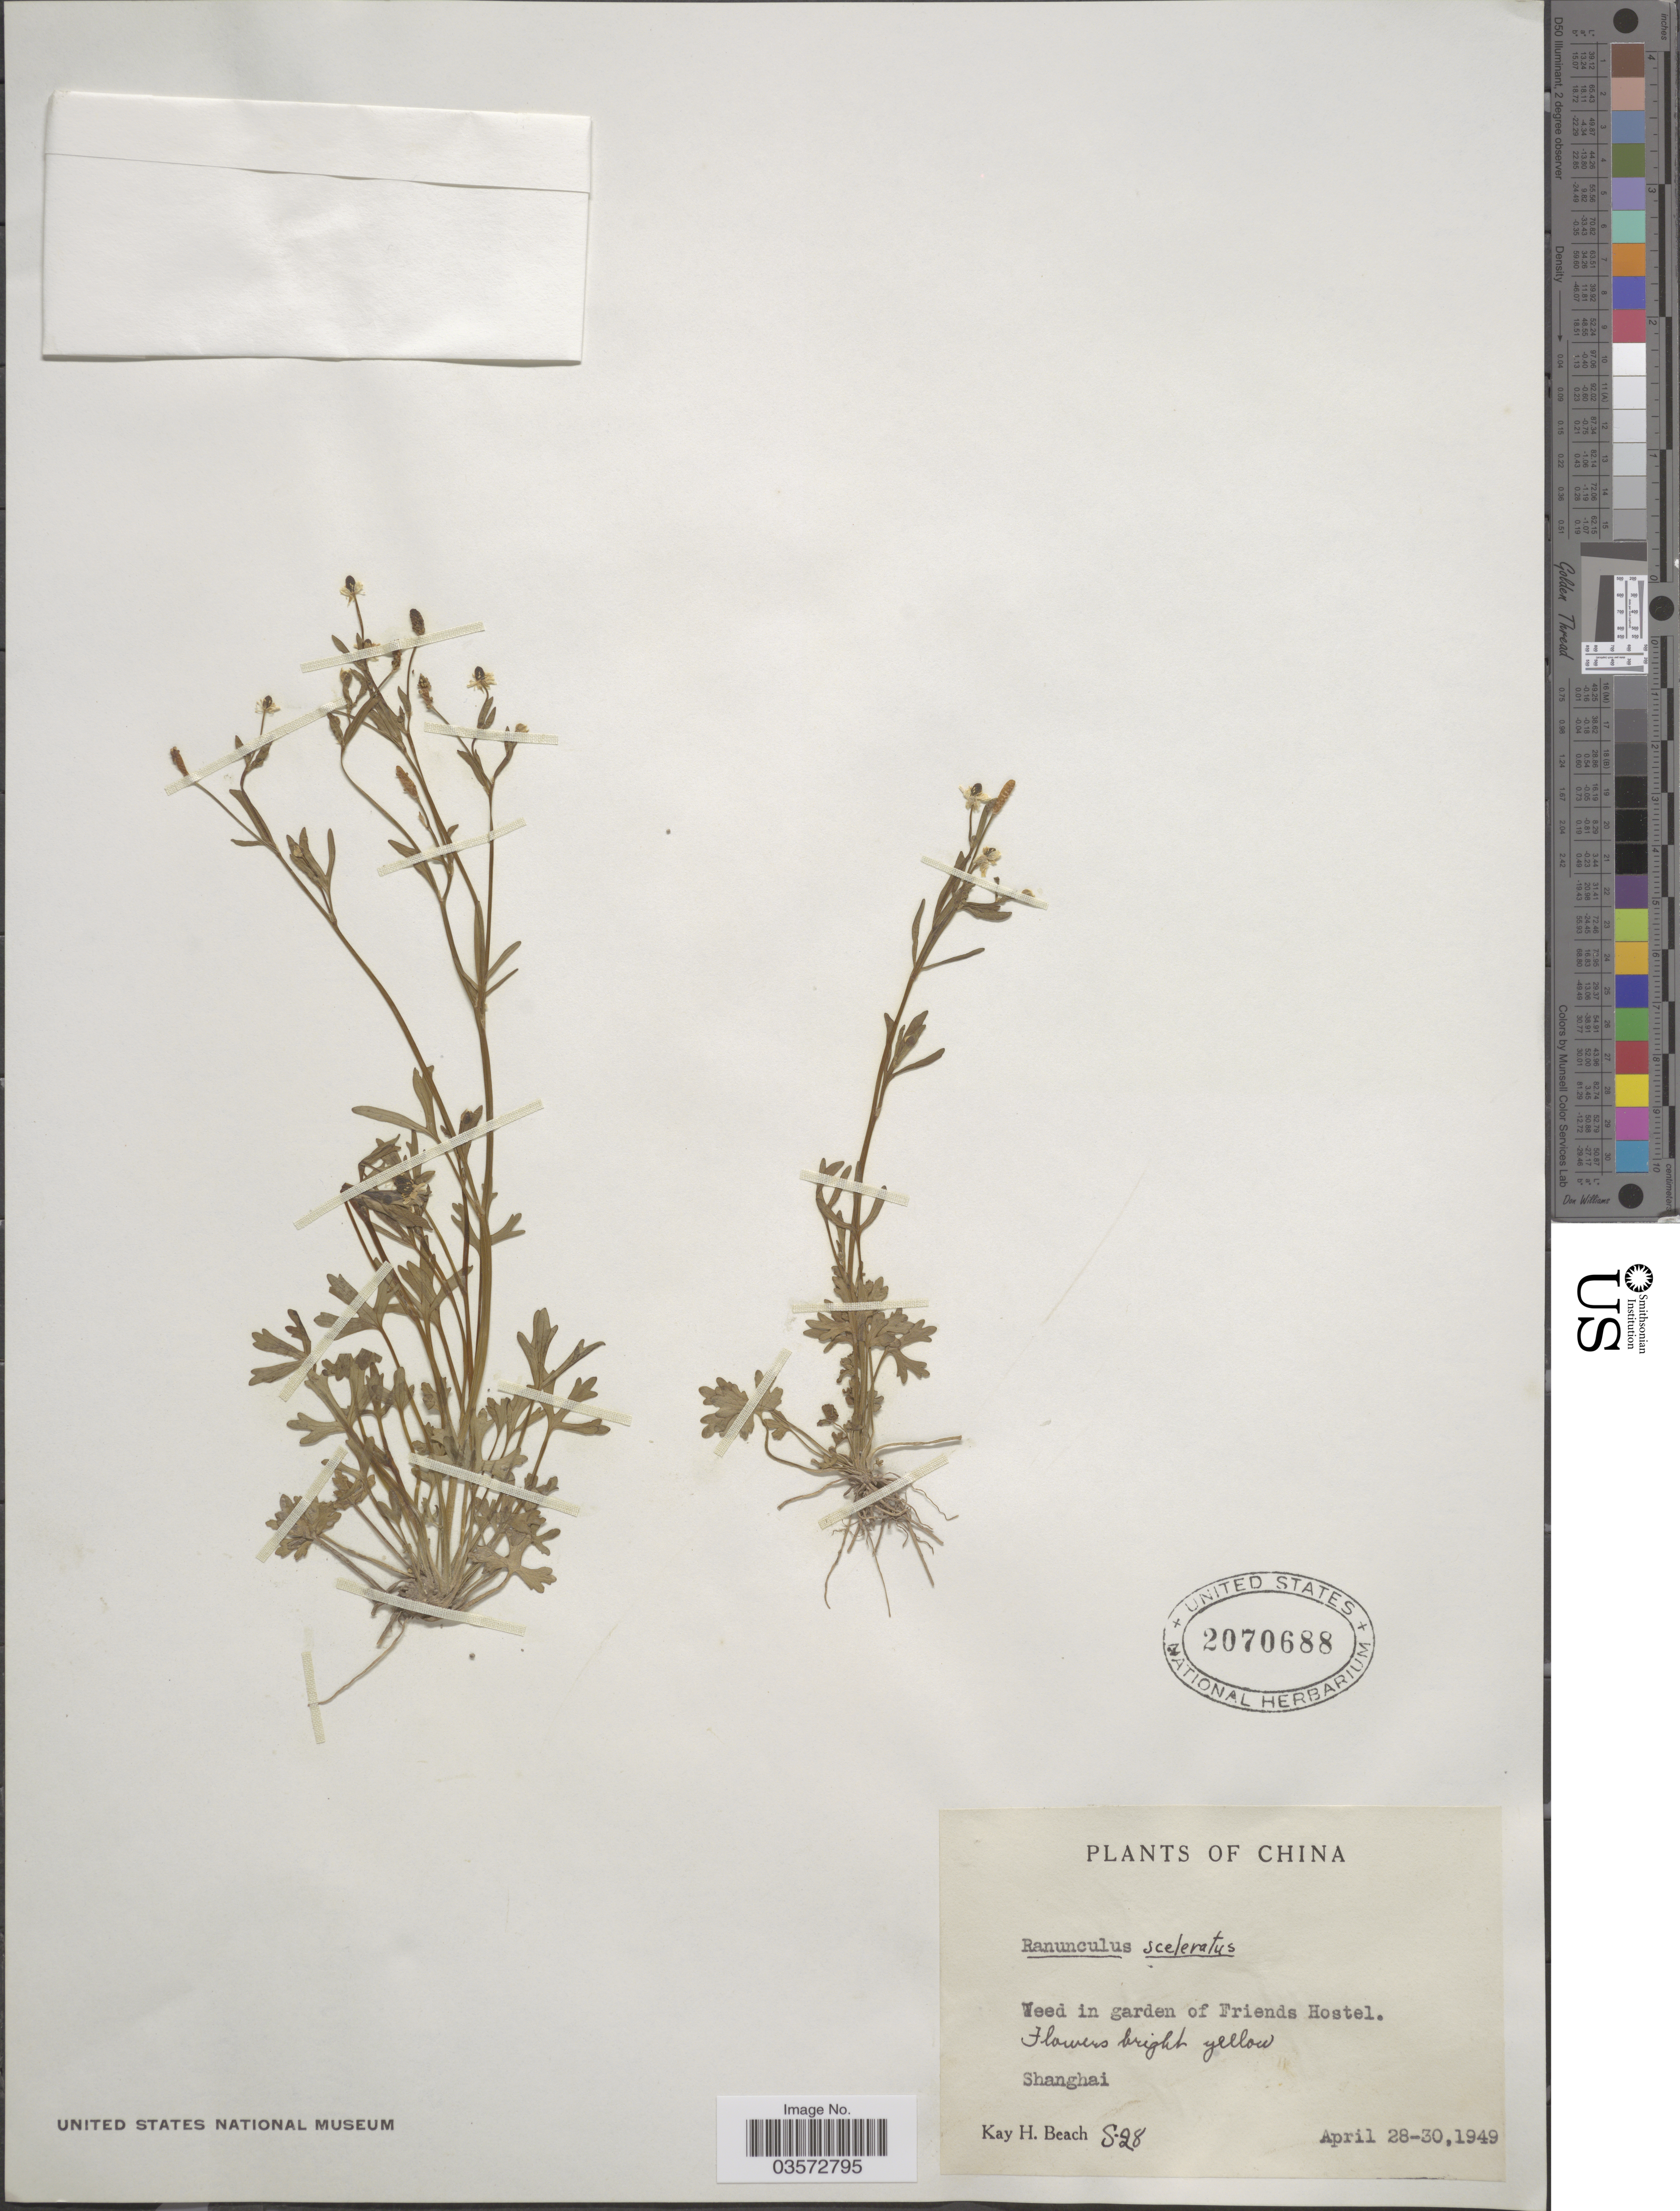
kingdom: Plantae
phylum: Tracheophyta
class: Magnoliopsida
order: Ranunculales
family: Ranunculaceae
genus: Ranunculus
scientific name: Ranunculus sceleratus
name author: L.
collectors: K. H. Beach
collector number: S28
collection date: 1949-04-28/1949-04-30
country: China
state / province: Shanghai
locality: In garden of Friends Hostel. Shanghai.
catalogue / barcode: US 2070688